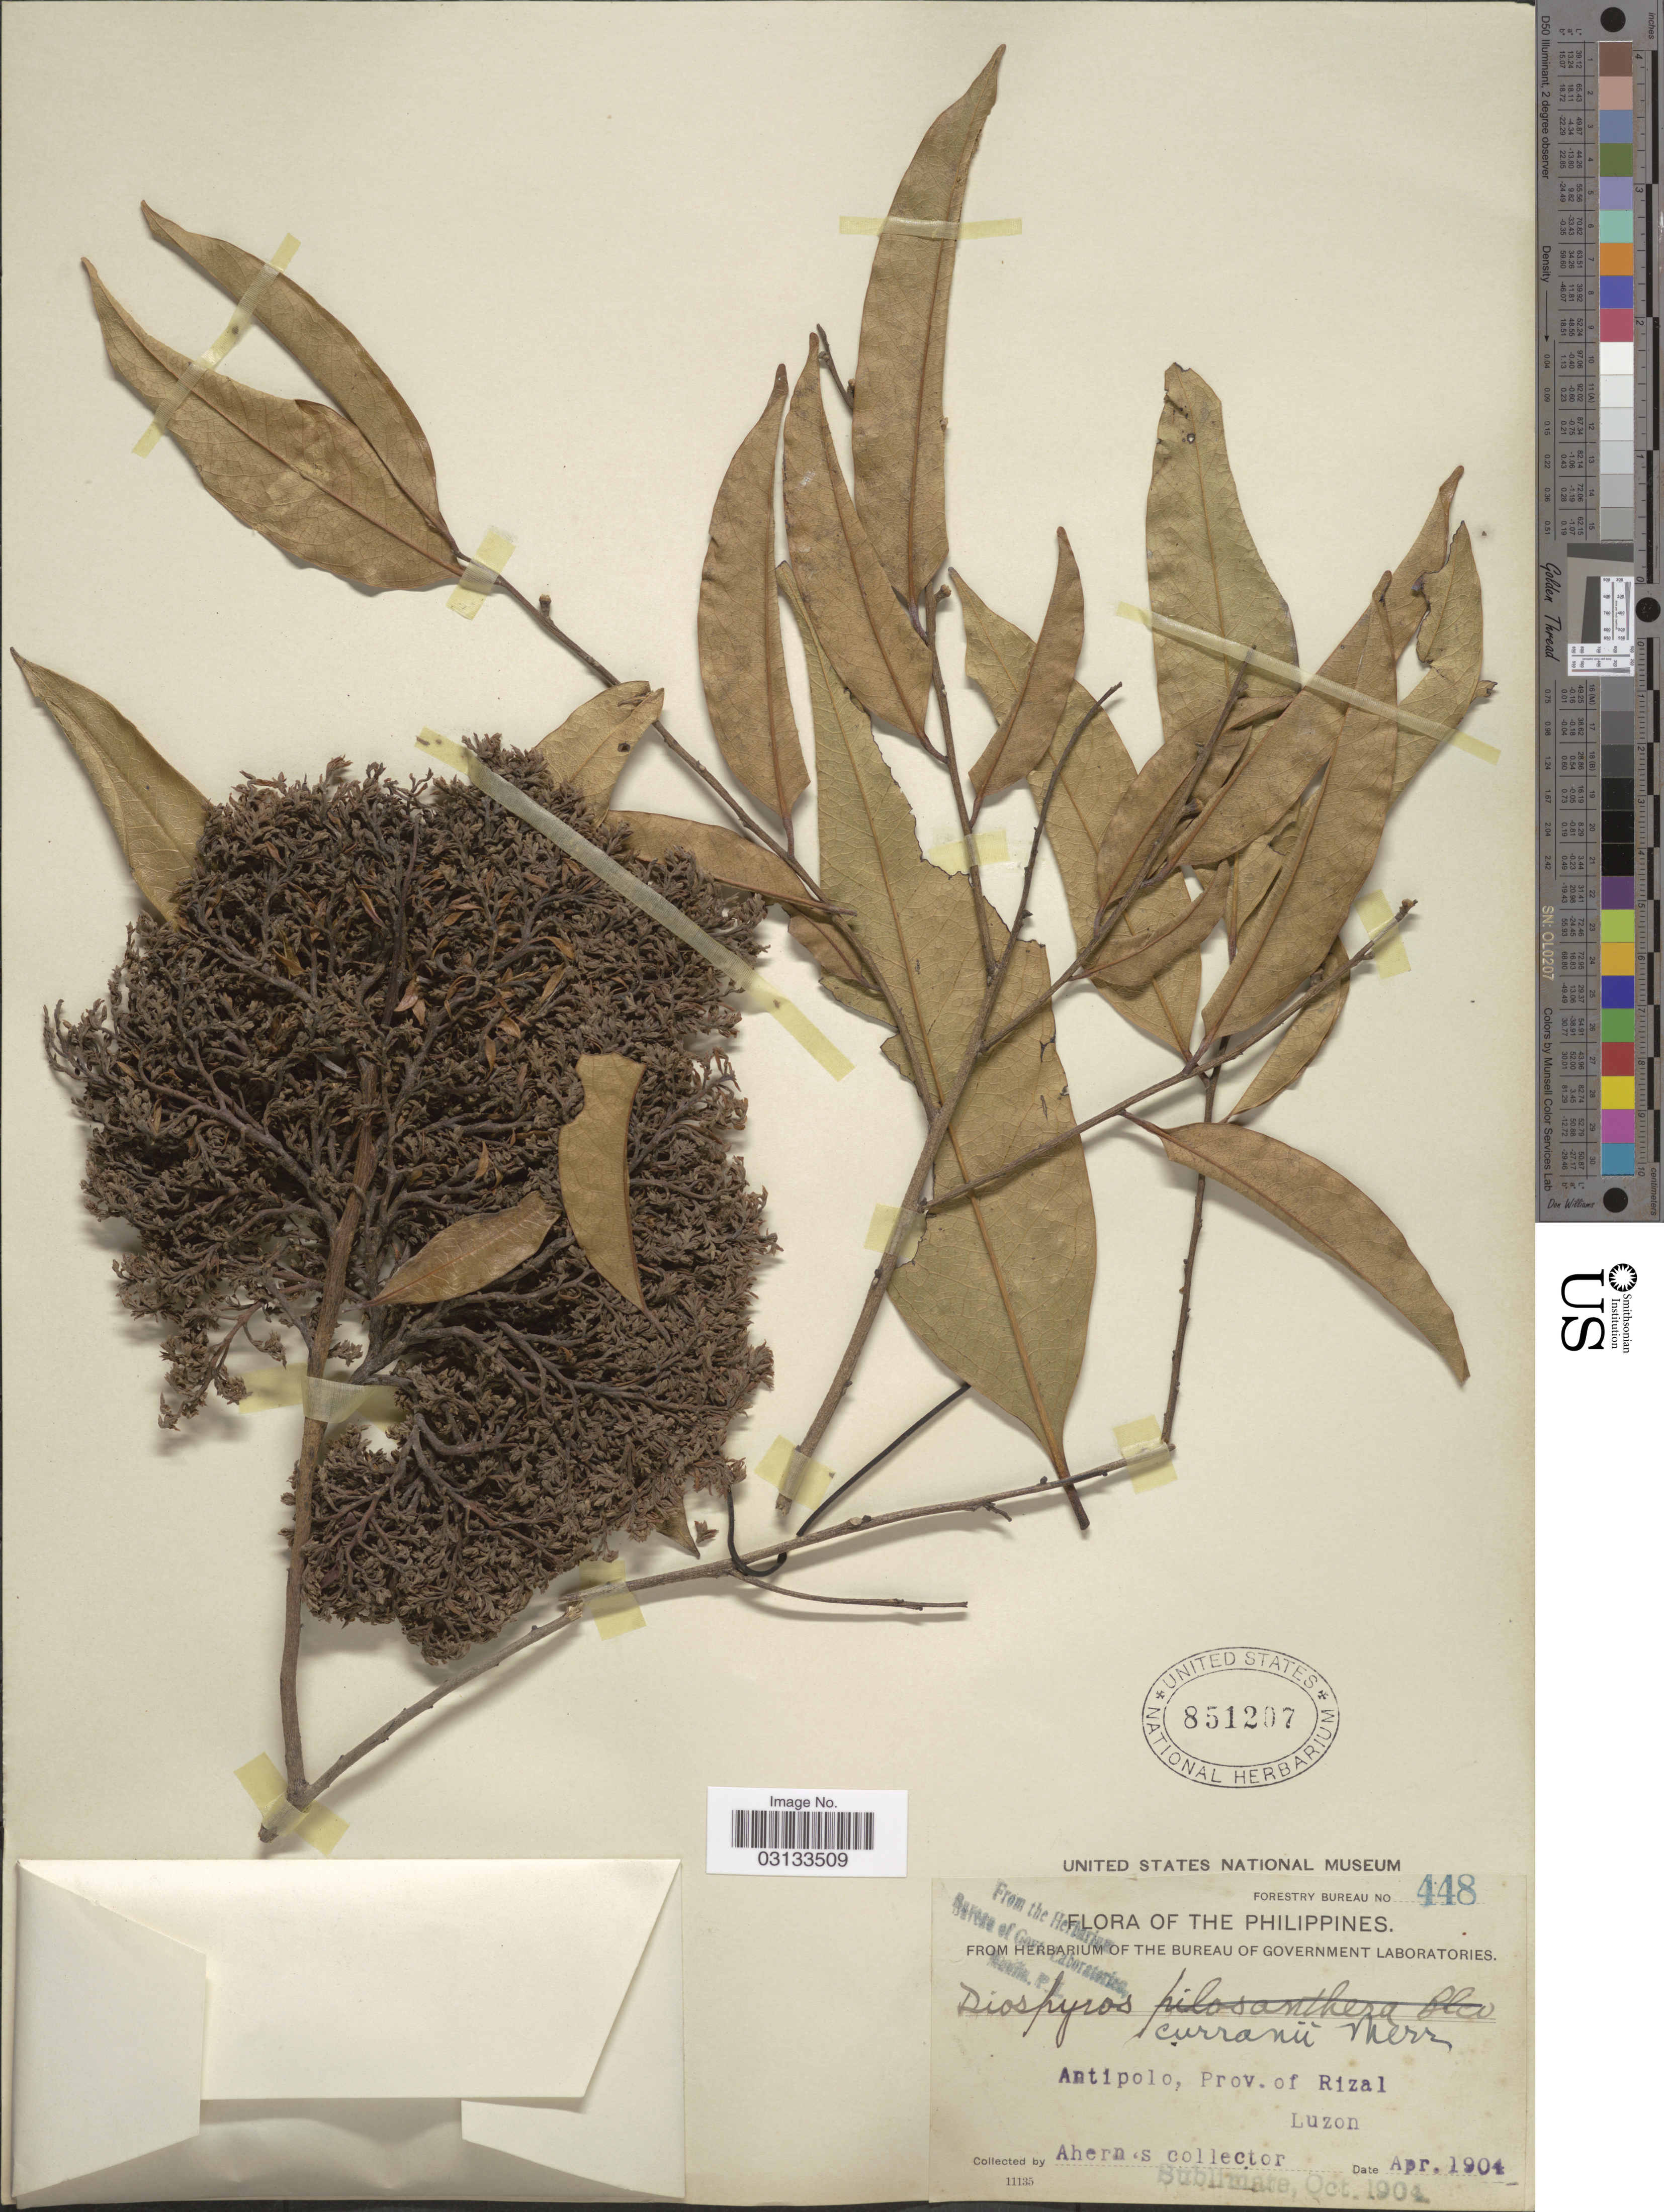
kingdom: Plantae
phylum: Tracheophyta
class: Magnoliopsida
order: Ericales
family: Ebenaceae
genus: Diospyros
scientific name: Diospyros curranii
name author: Merr.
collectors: Ahern's collector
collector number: Forestry Bureau 448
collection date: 1904-04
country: Philippines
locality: Antipolo, Prov. of Rizal, Luzon.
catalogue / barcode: US 851207